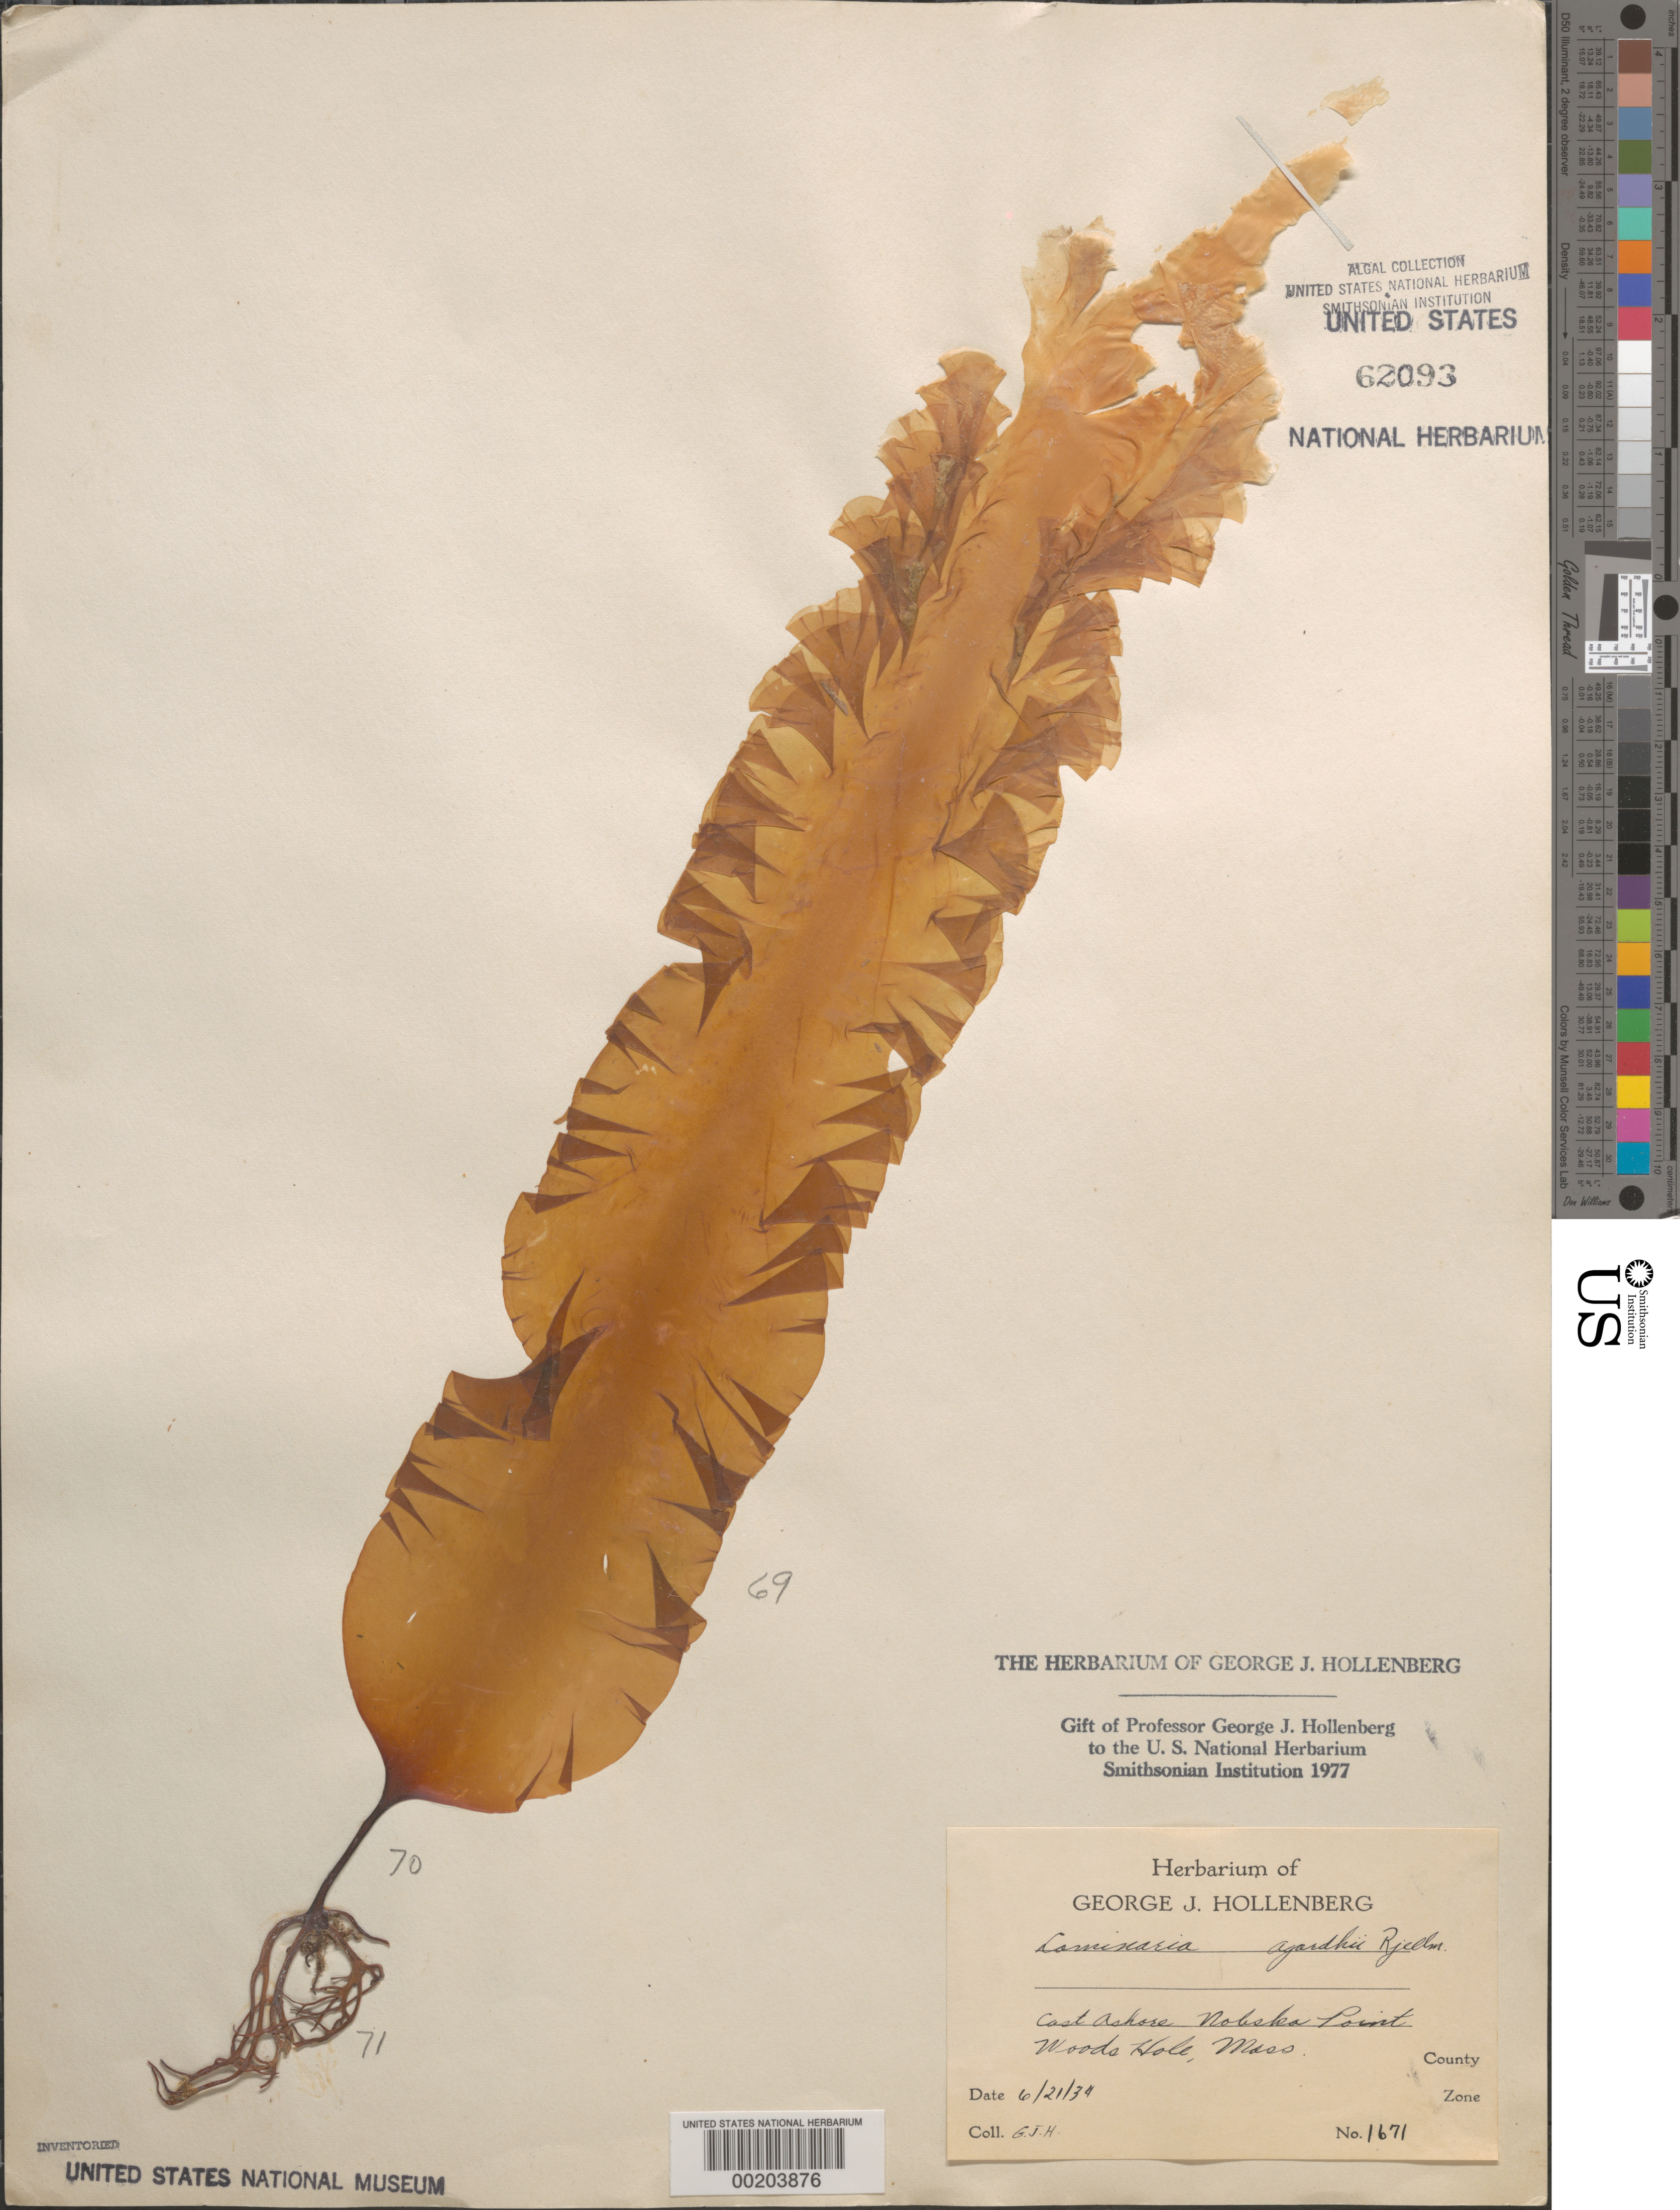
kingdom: Chromista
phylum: Ochrophyta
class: Phaeophyceae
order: Laminariales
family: Laminariaceae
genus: Saccharina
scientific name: Saccharina latissima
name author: C.E. Lane et al.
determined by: Algae name updating Project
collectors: G. Hollenberg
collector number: GJH 1671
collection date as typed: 21 Jun 1934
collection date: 1934-06-21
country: United States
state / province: Massachusetts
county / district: Barnstable County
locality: Woods Hole, Nobska Point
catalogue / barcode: US 62093